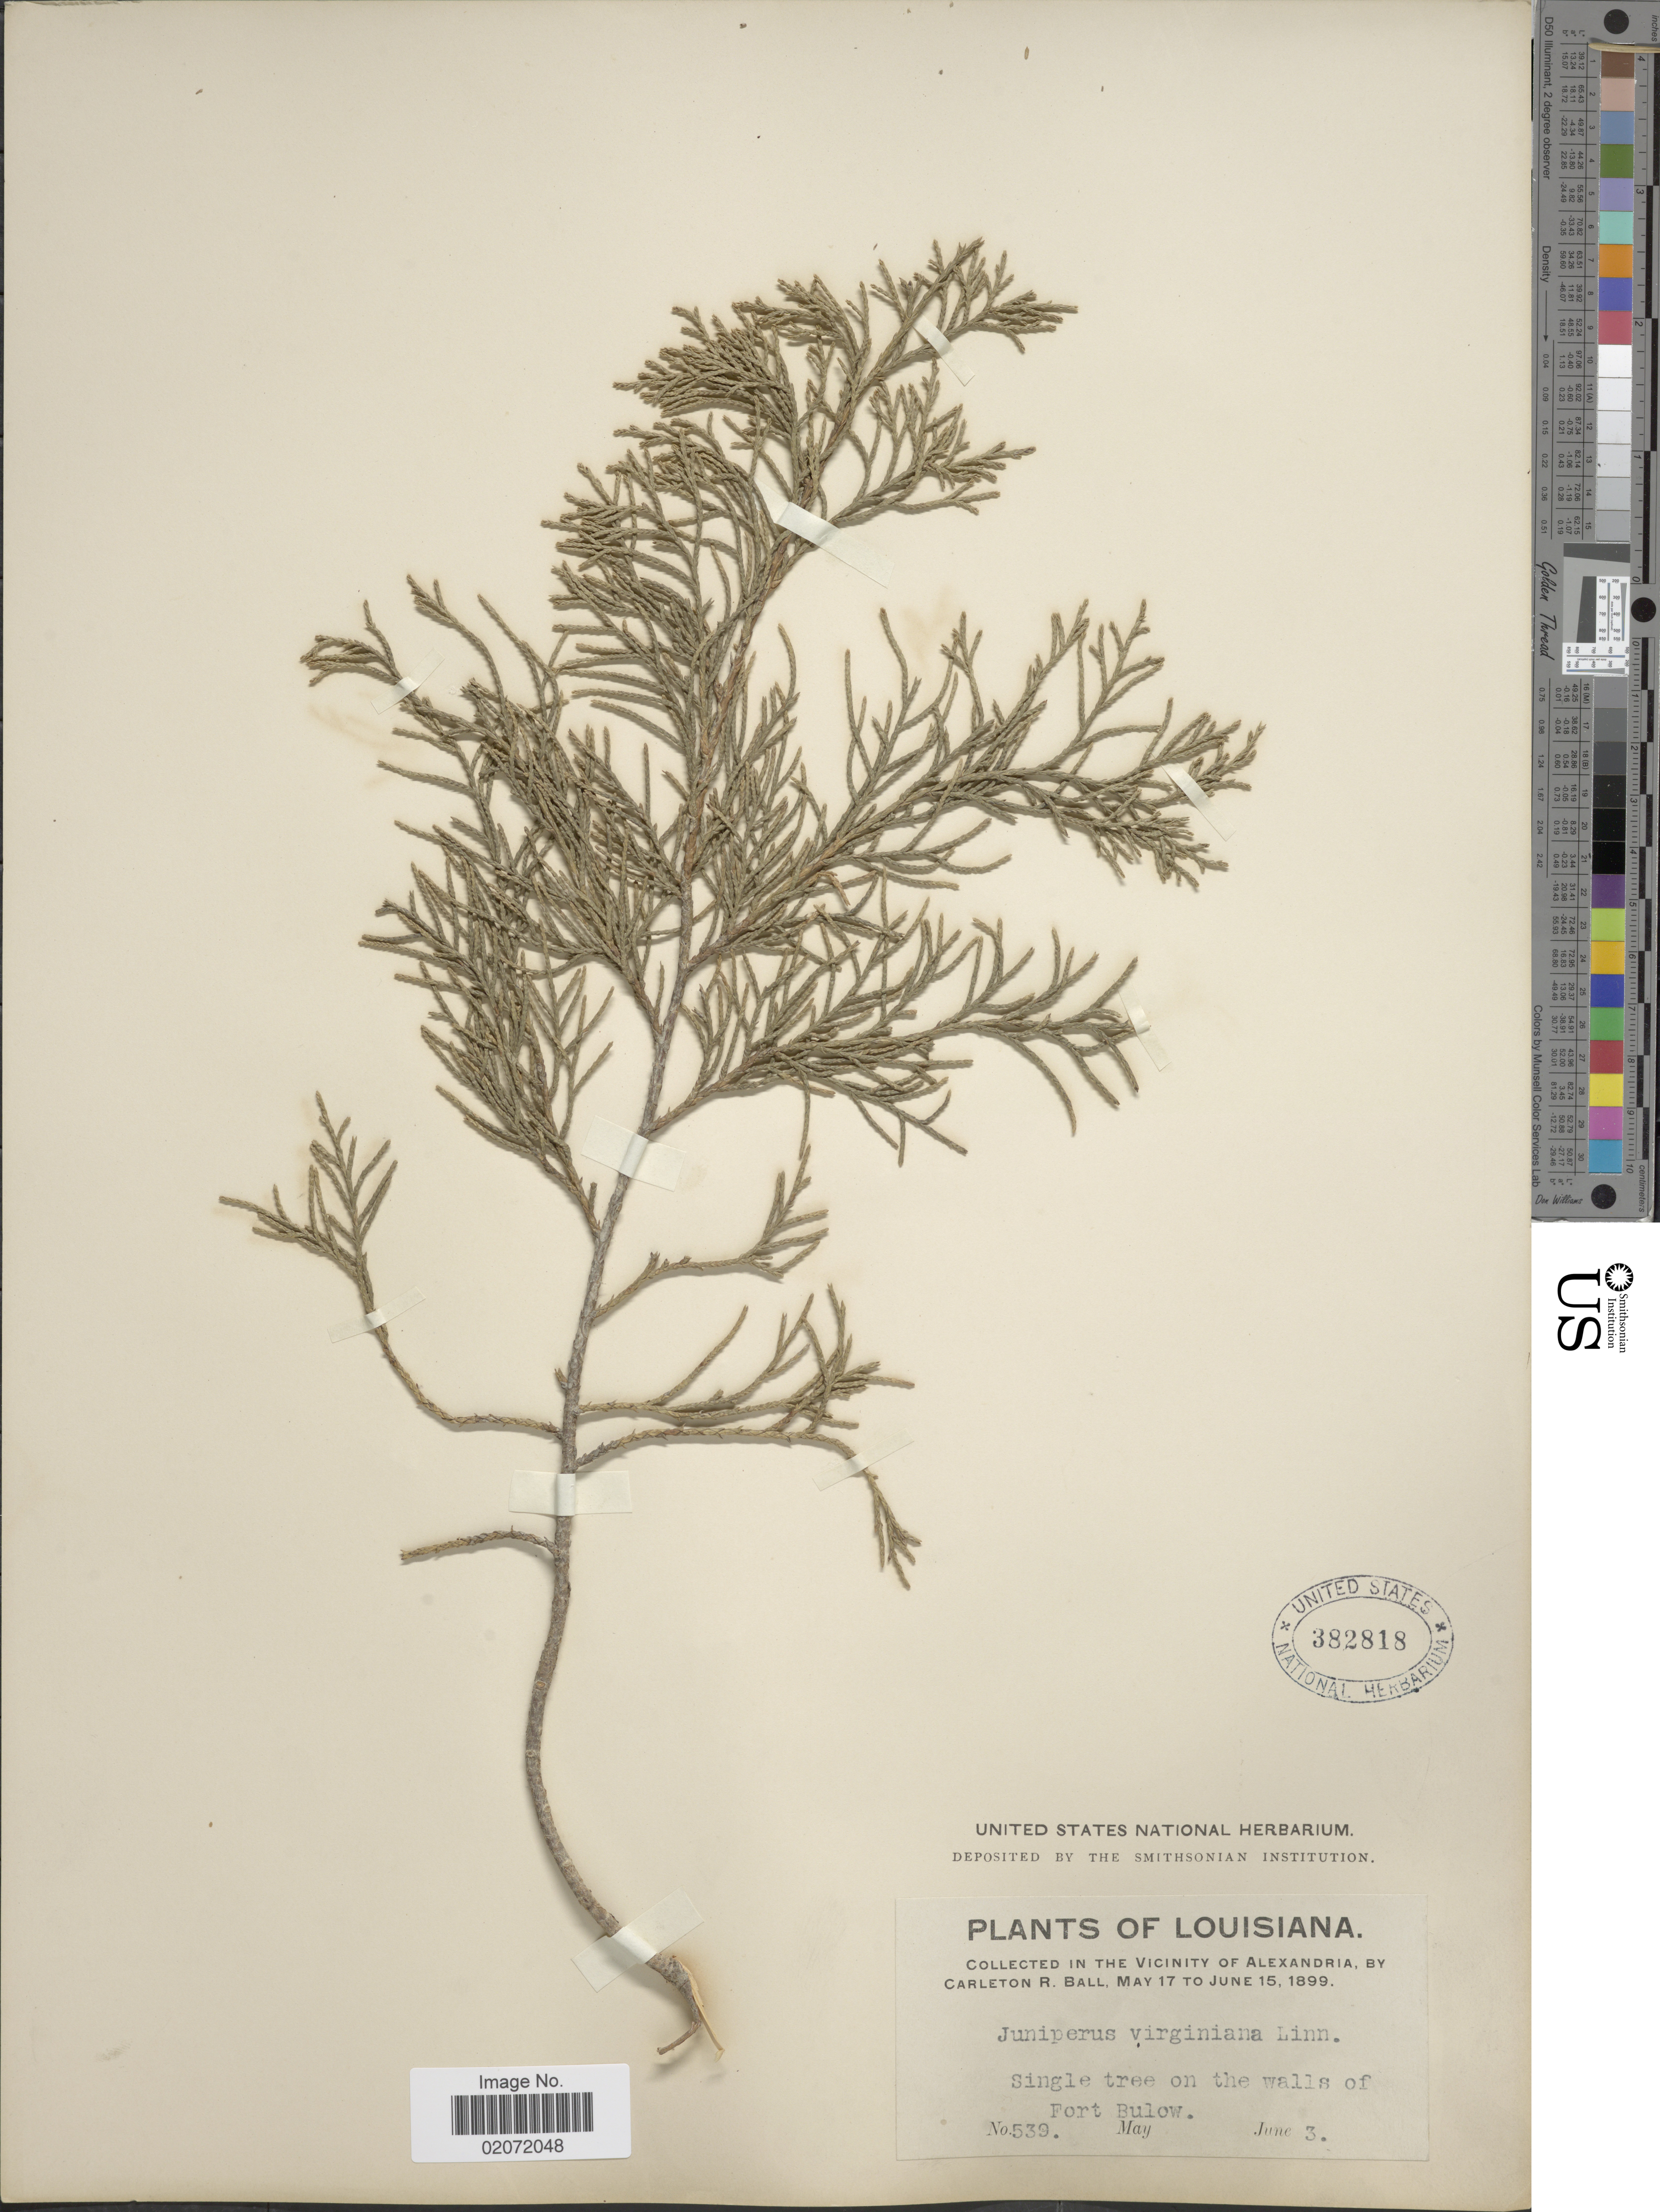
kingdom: Plantae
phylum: Tracheophyta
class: Pinopsida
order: Pinales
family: Cupressaceae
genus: Juniperus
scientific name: Juniperus virginiana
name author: L.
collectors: C. R. Ball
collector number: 539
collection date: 1899-06-03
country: United States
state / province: Louisiana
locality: On the walls of Fort Bulow, in the vicinity of Alexandria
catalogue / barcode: US 382818